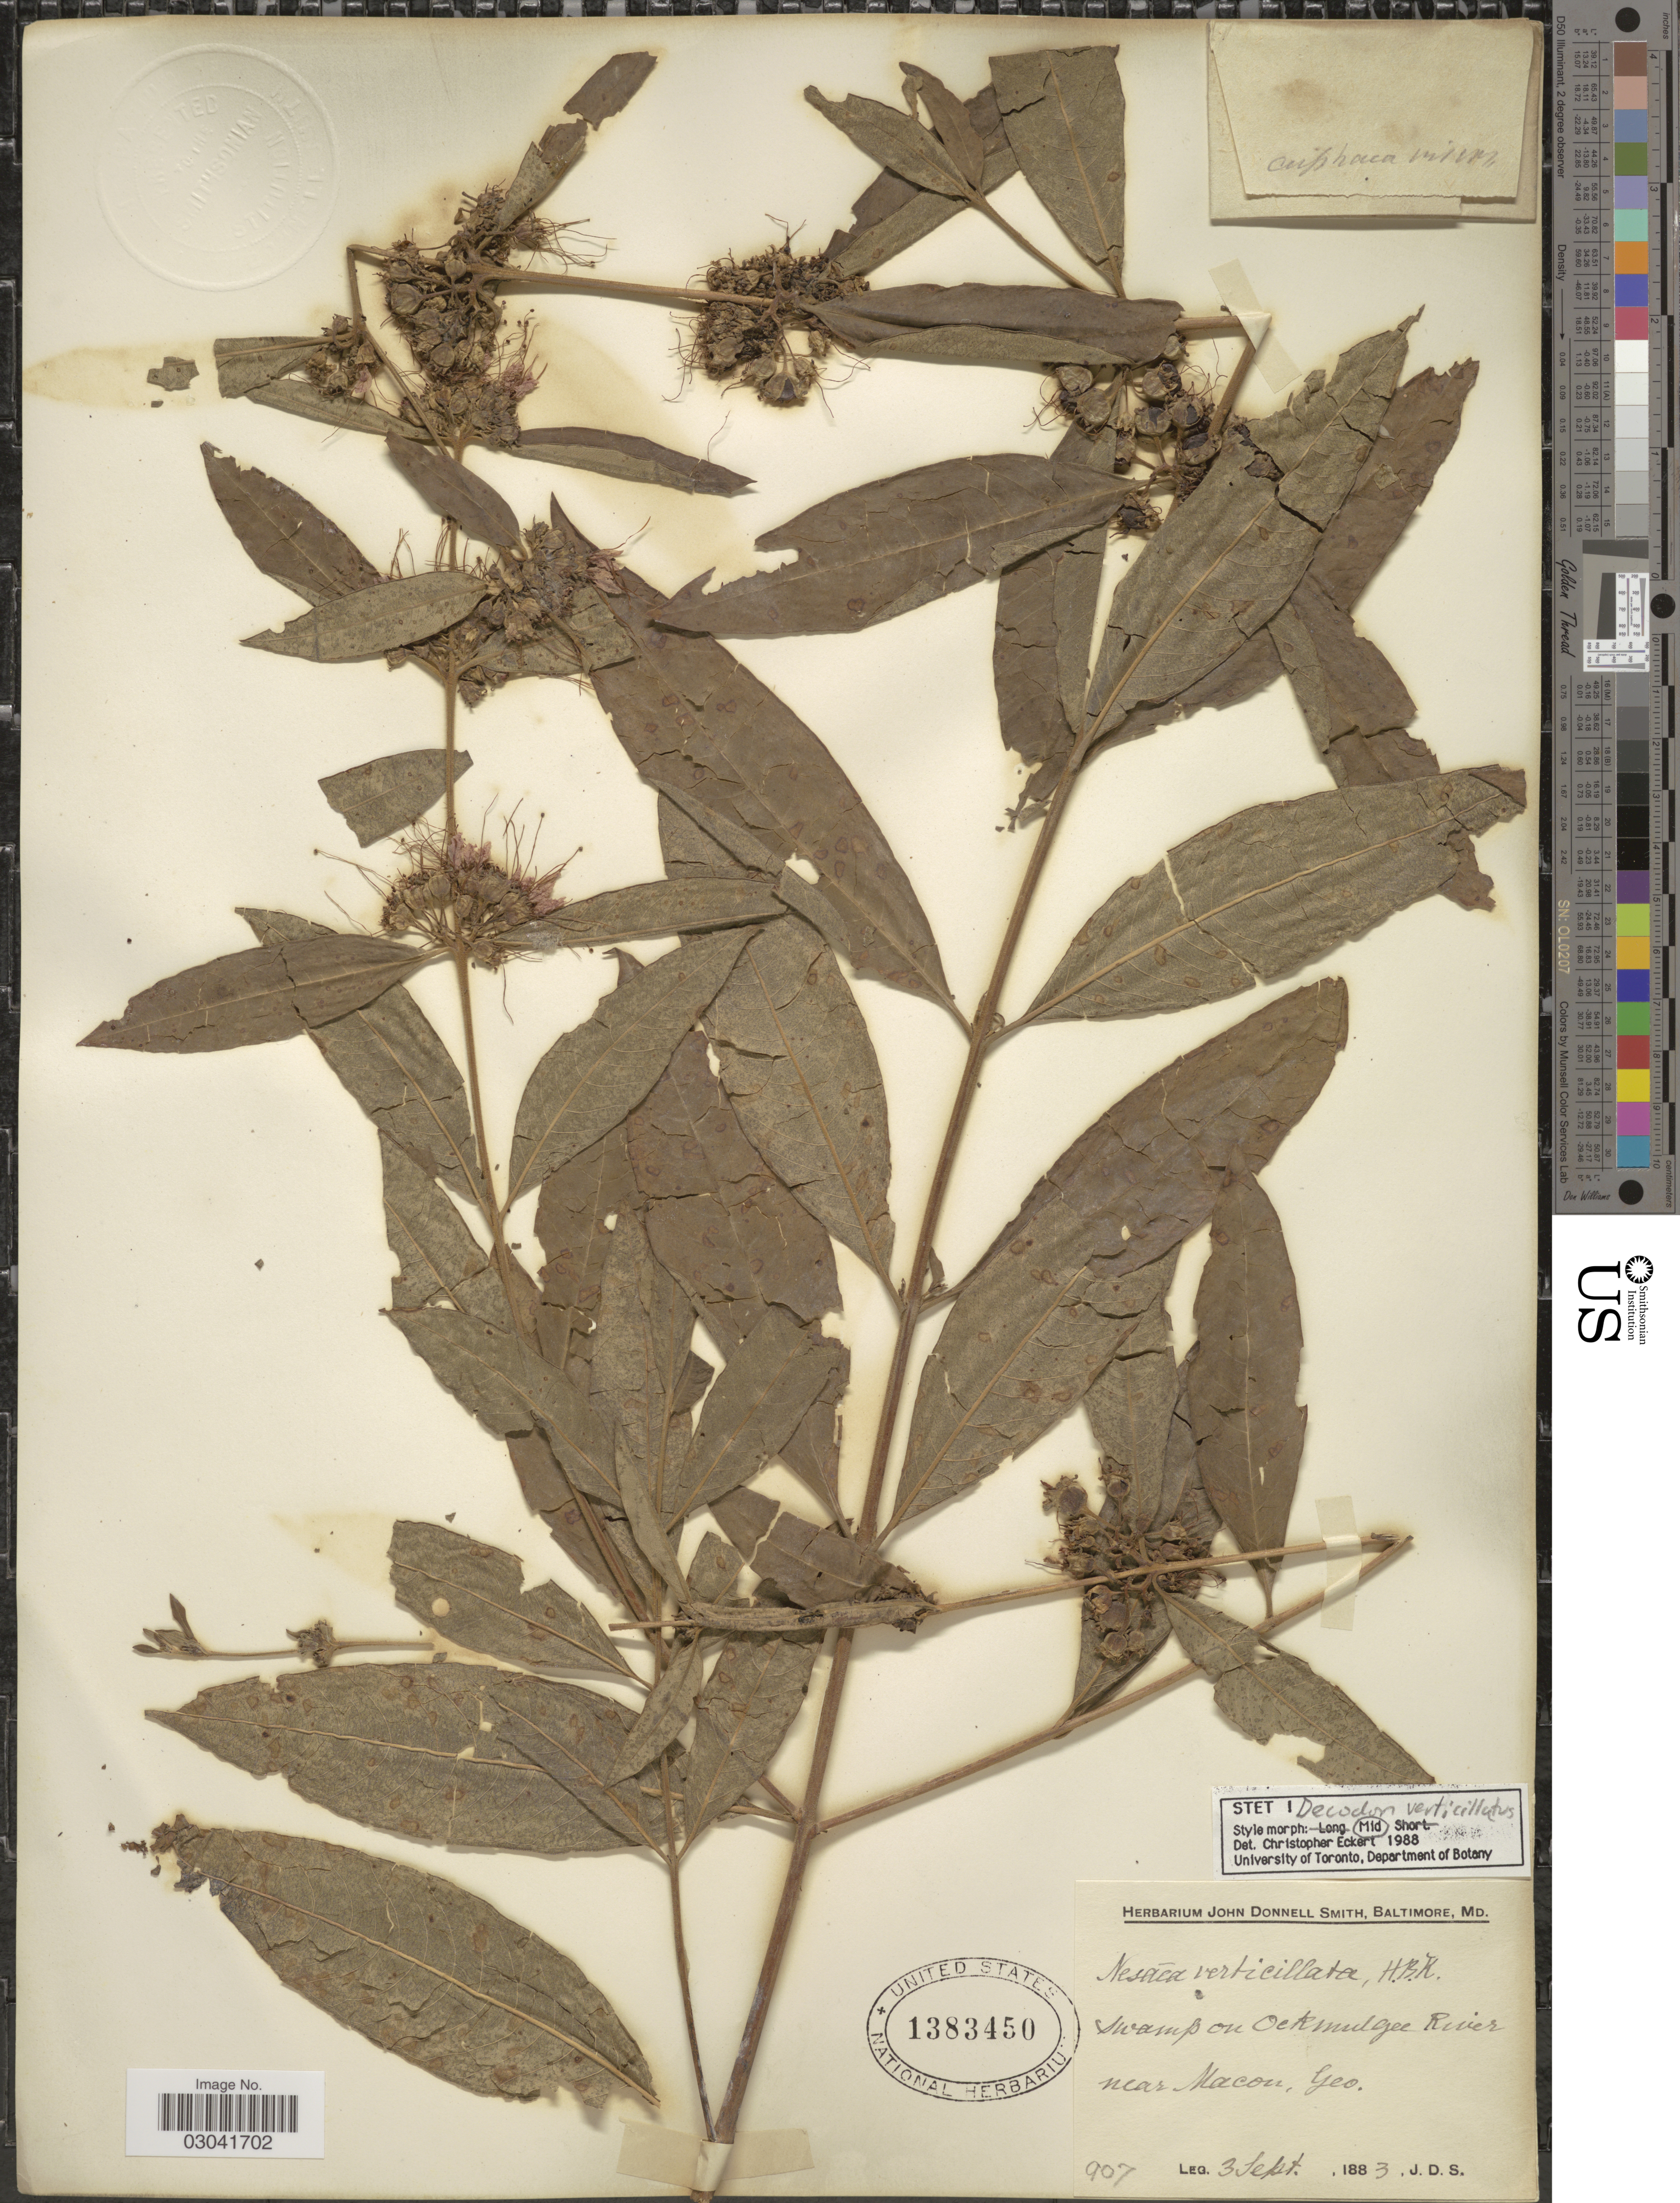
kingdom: Plantae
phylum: Tracheophyta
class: Magnoliopsida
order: Myrtales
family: Lythraceae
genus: Decodon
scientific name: Decodon verticillatus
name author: (L.) Elliott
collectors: J. Donnell Smith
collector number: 907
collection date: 1883-09-03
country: United States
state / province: Georgia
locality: Swamps on Ockmulgee River near Macon.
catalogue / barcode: US 1383450